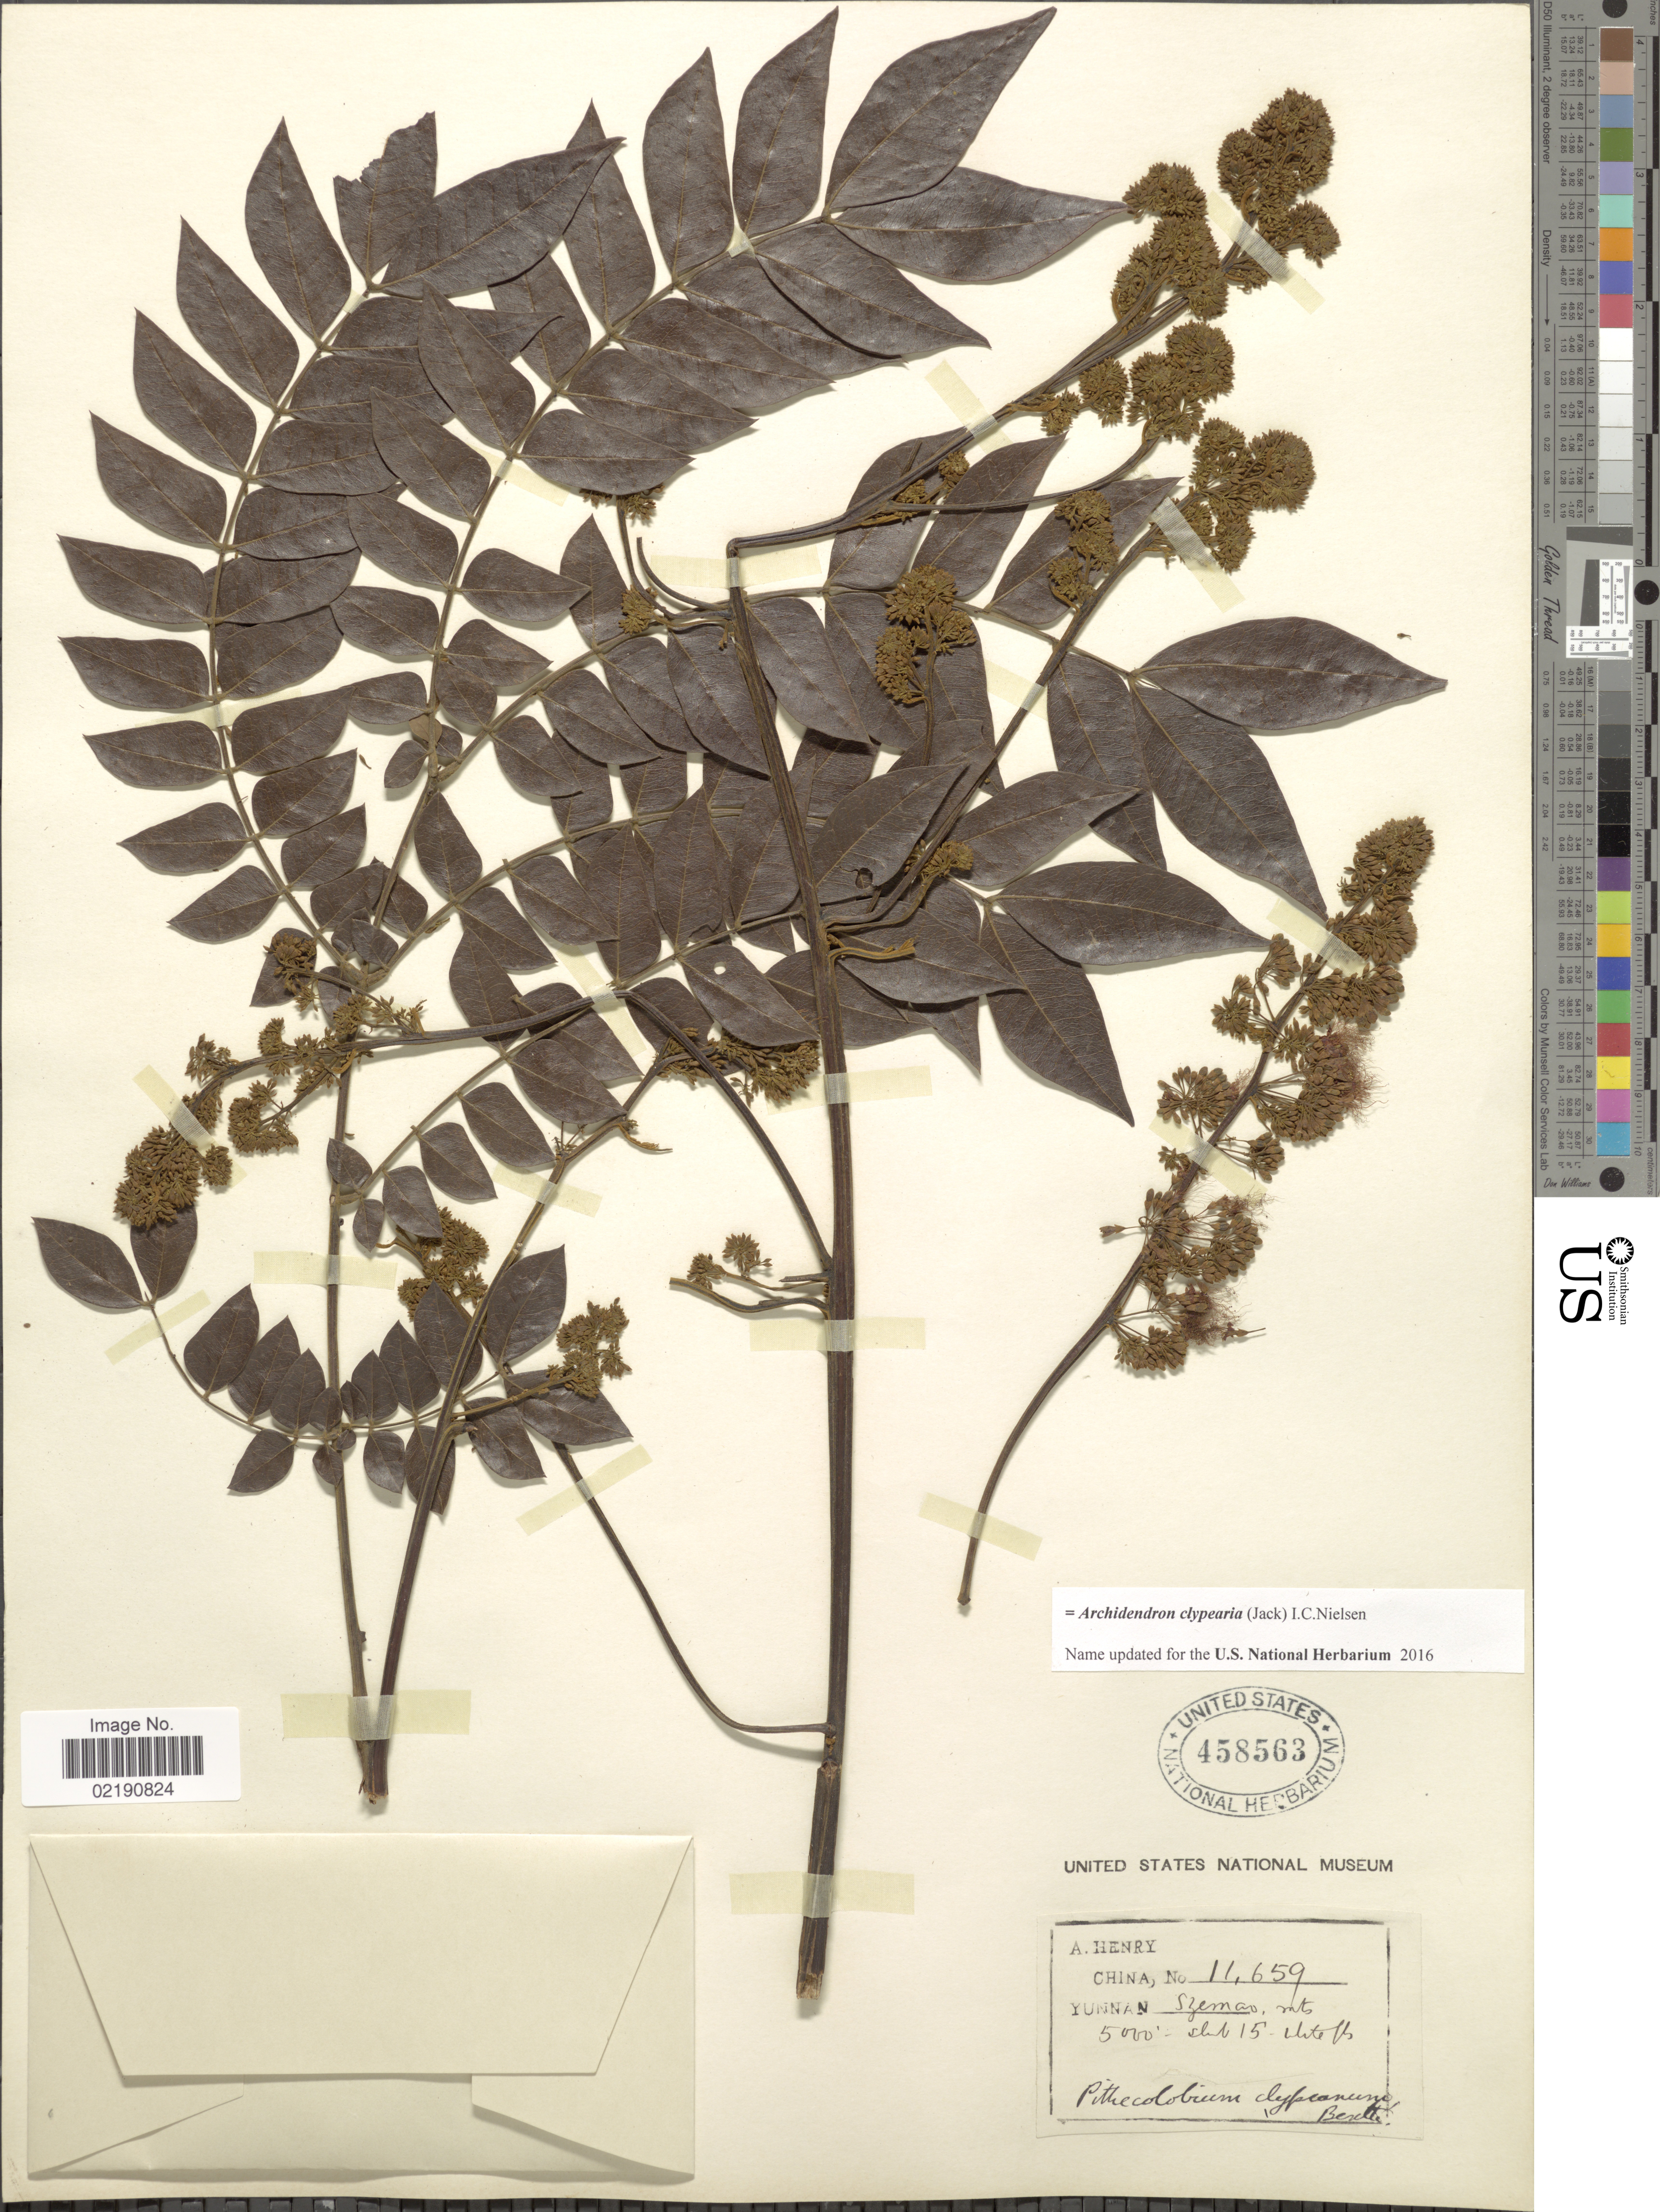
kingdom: Plantae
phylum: Tracheophyta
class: Magnoliopsida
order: Fabales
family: Fabaceae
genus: Archidendron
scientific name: Archidendron clypearia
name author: (Jack) I.C. Nielsen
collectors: A. Henry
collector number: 11659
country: China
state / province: Yunnan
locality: Szemao mts.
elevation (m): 1524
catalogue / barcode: US 458563